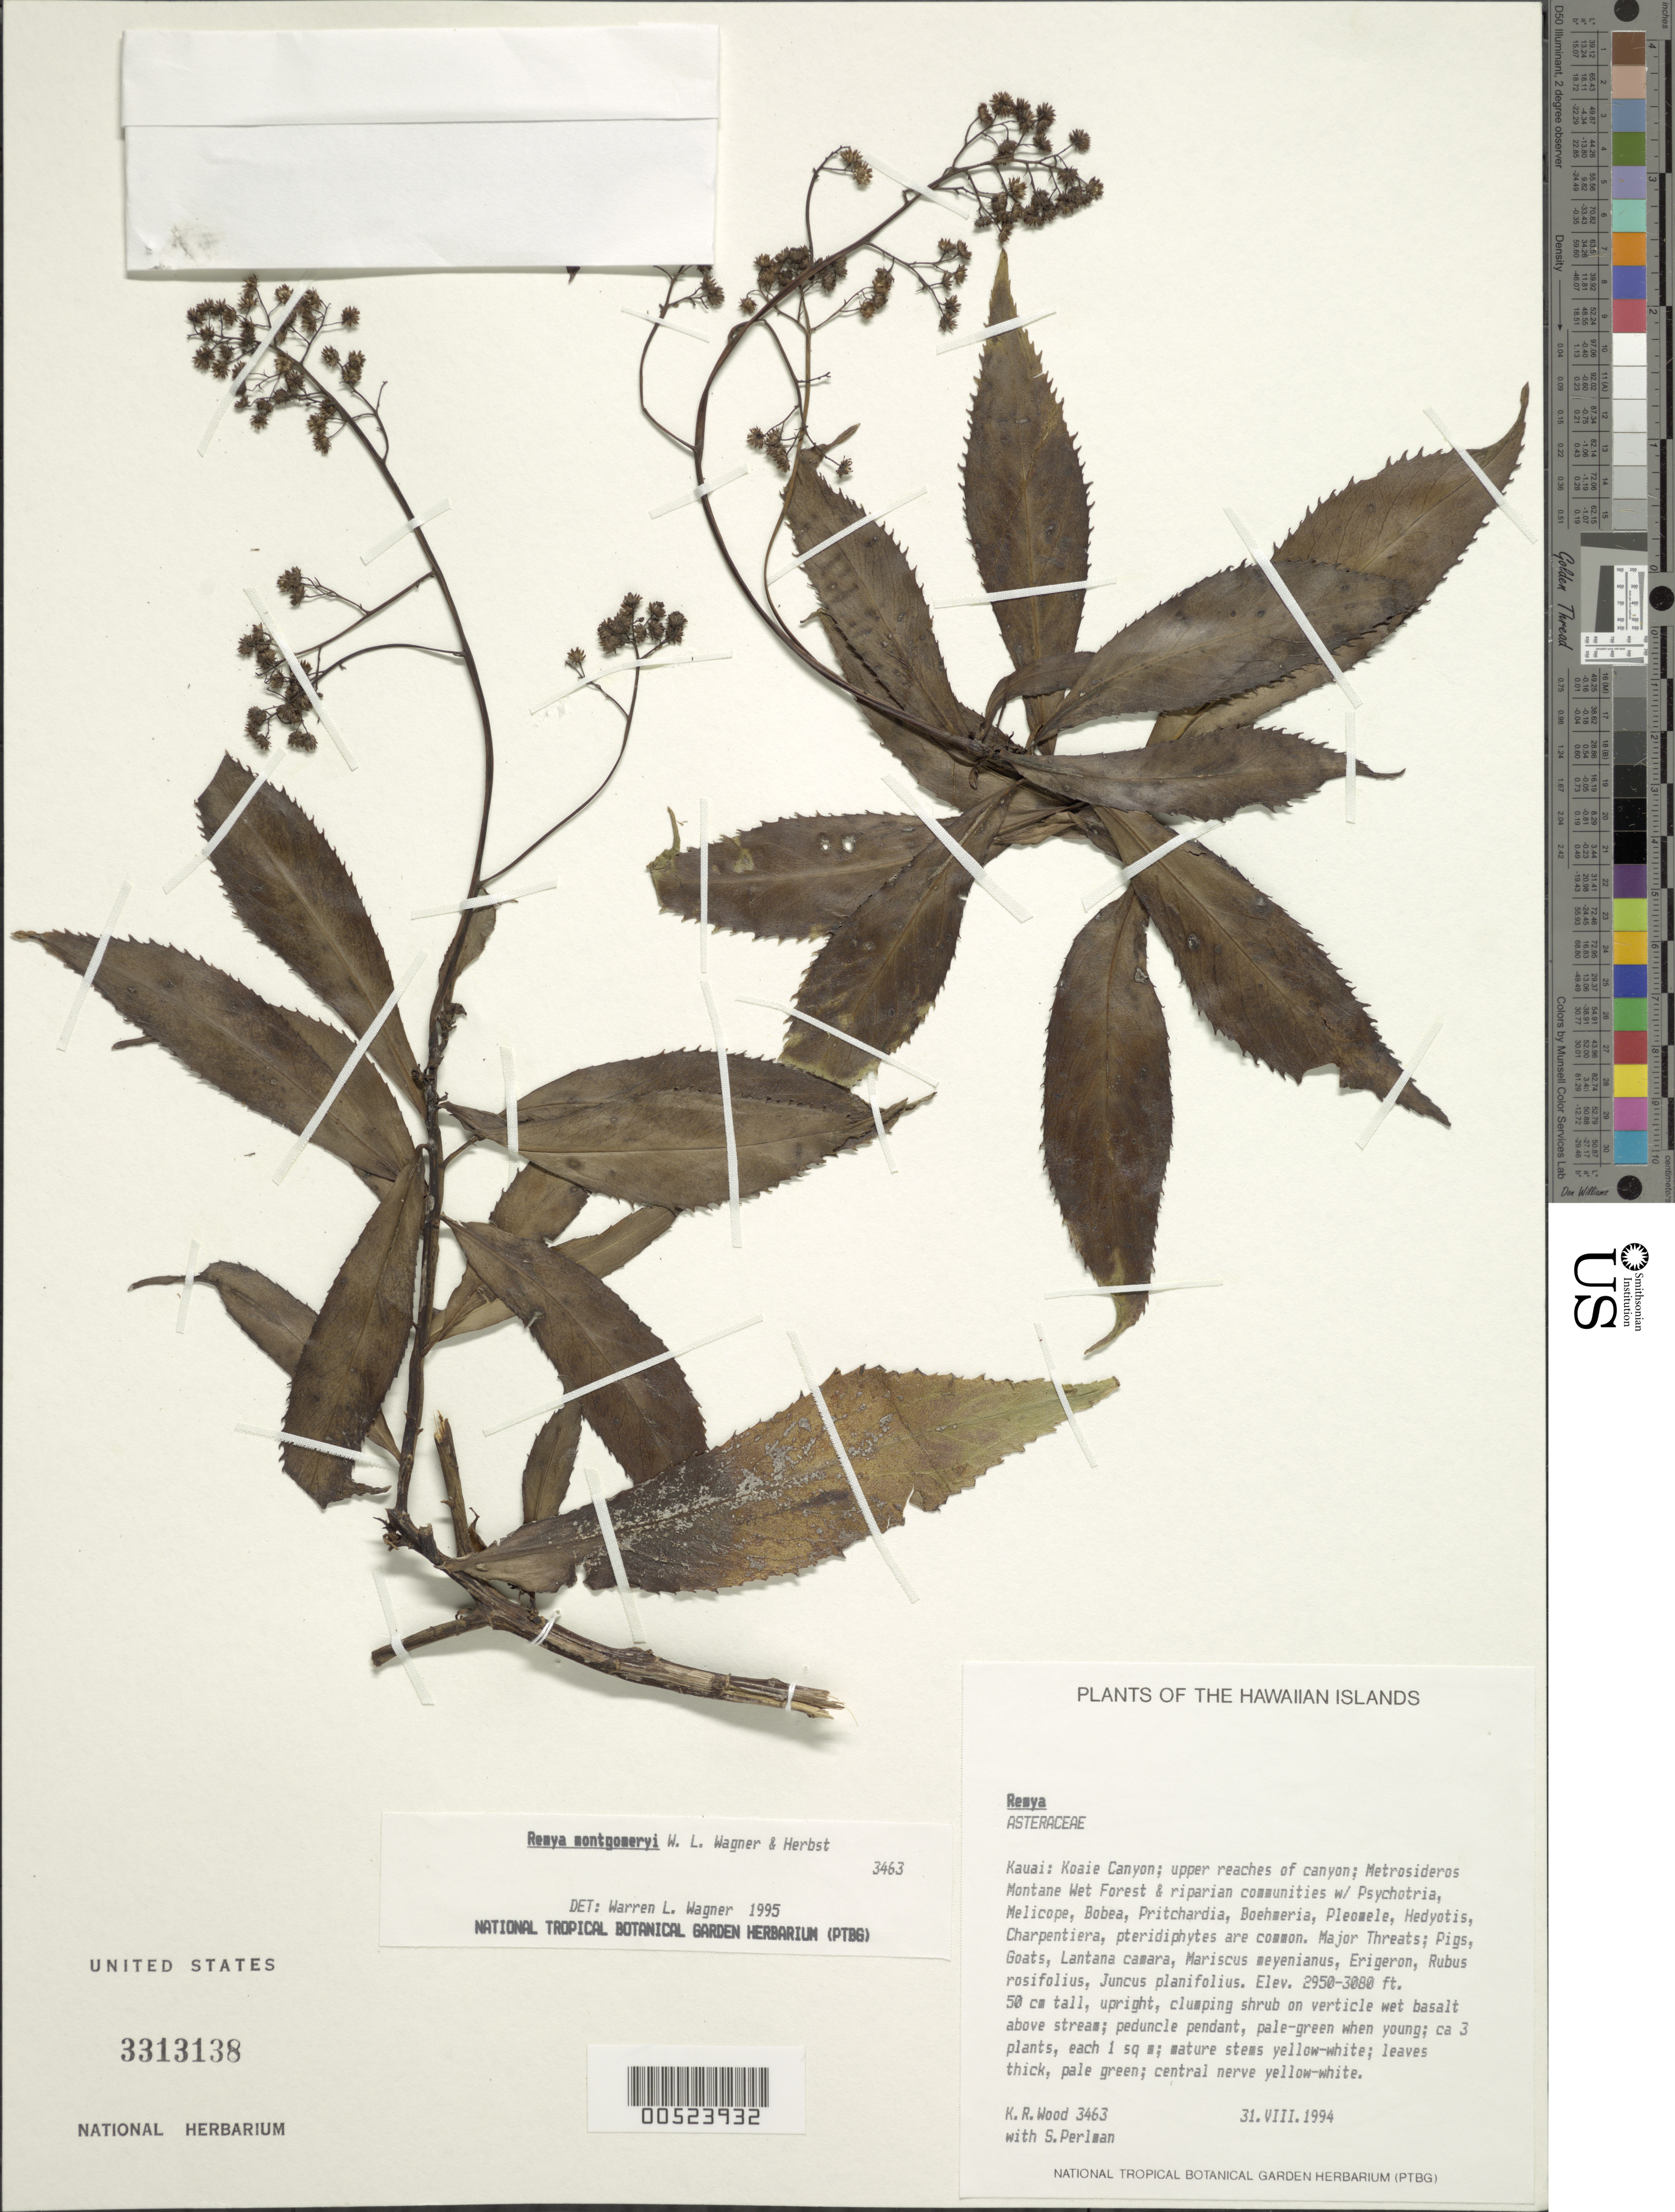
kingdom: Plantae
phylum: Tracheophyta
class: Magnoliopsida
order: Asterales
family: Asteraceae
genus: Remya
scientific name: Remya montgomeryi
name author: W.L. Wagner & D.R. Herbst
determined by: Wagner, W. L., (BOT), Smithsonian Institution - National Museum of Natural History (UNITED STATES)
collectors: K. R. Wood & S. P. Perlman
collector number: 3463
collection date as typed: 31 Aug 1994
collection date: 1994-08-31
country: United States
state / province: Hawaii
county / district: Kauai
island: Kaua'i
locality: Koiae Canyon, upper reaches of canyon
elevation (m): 899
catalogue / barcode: US 3313138